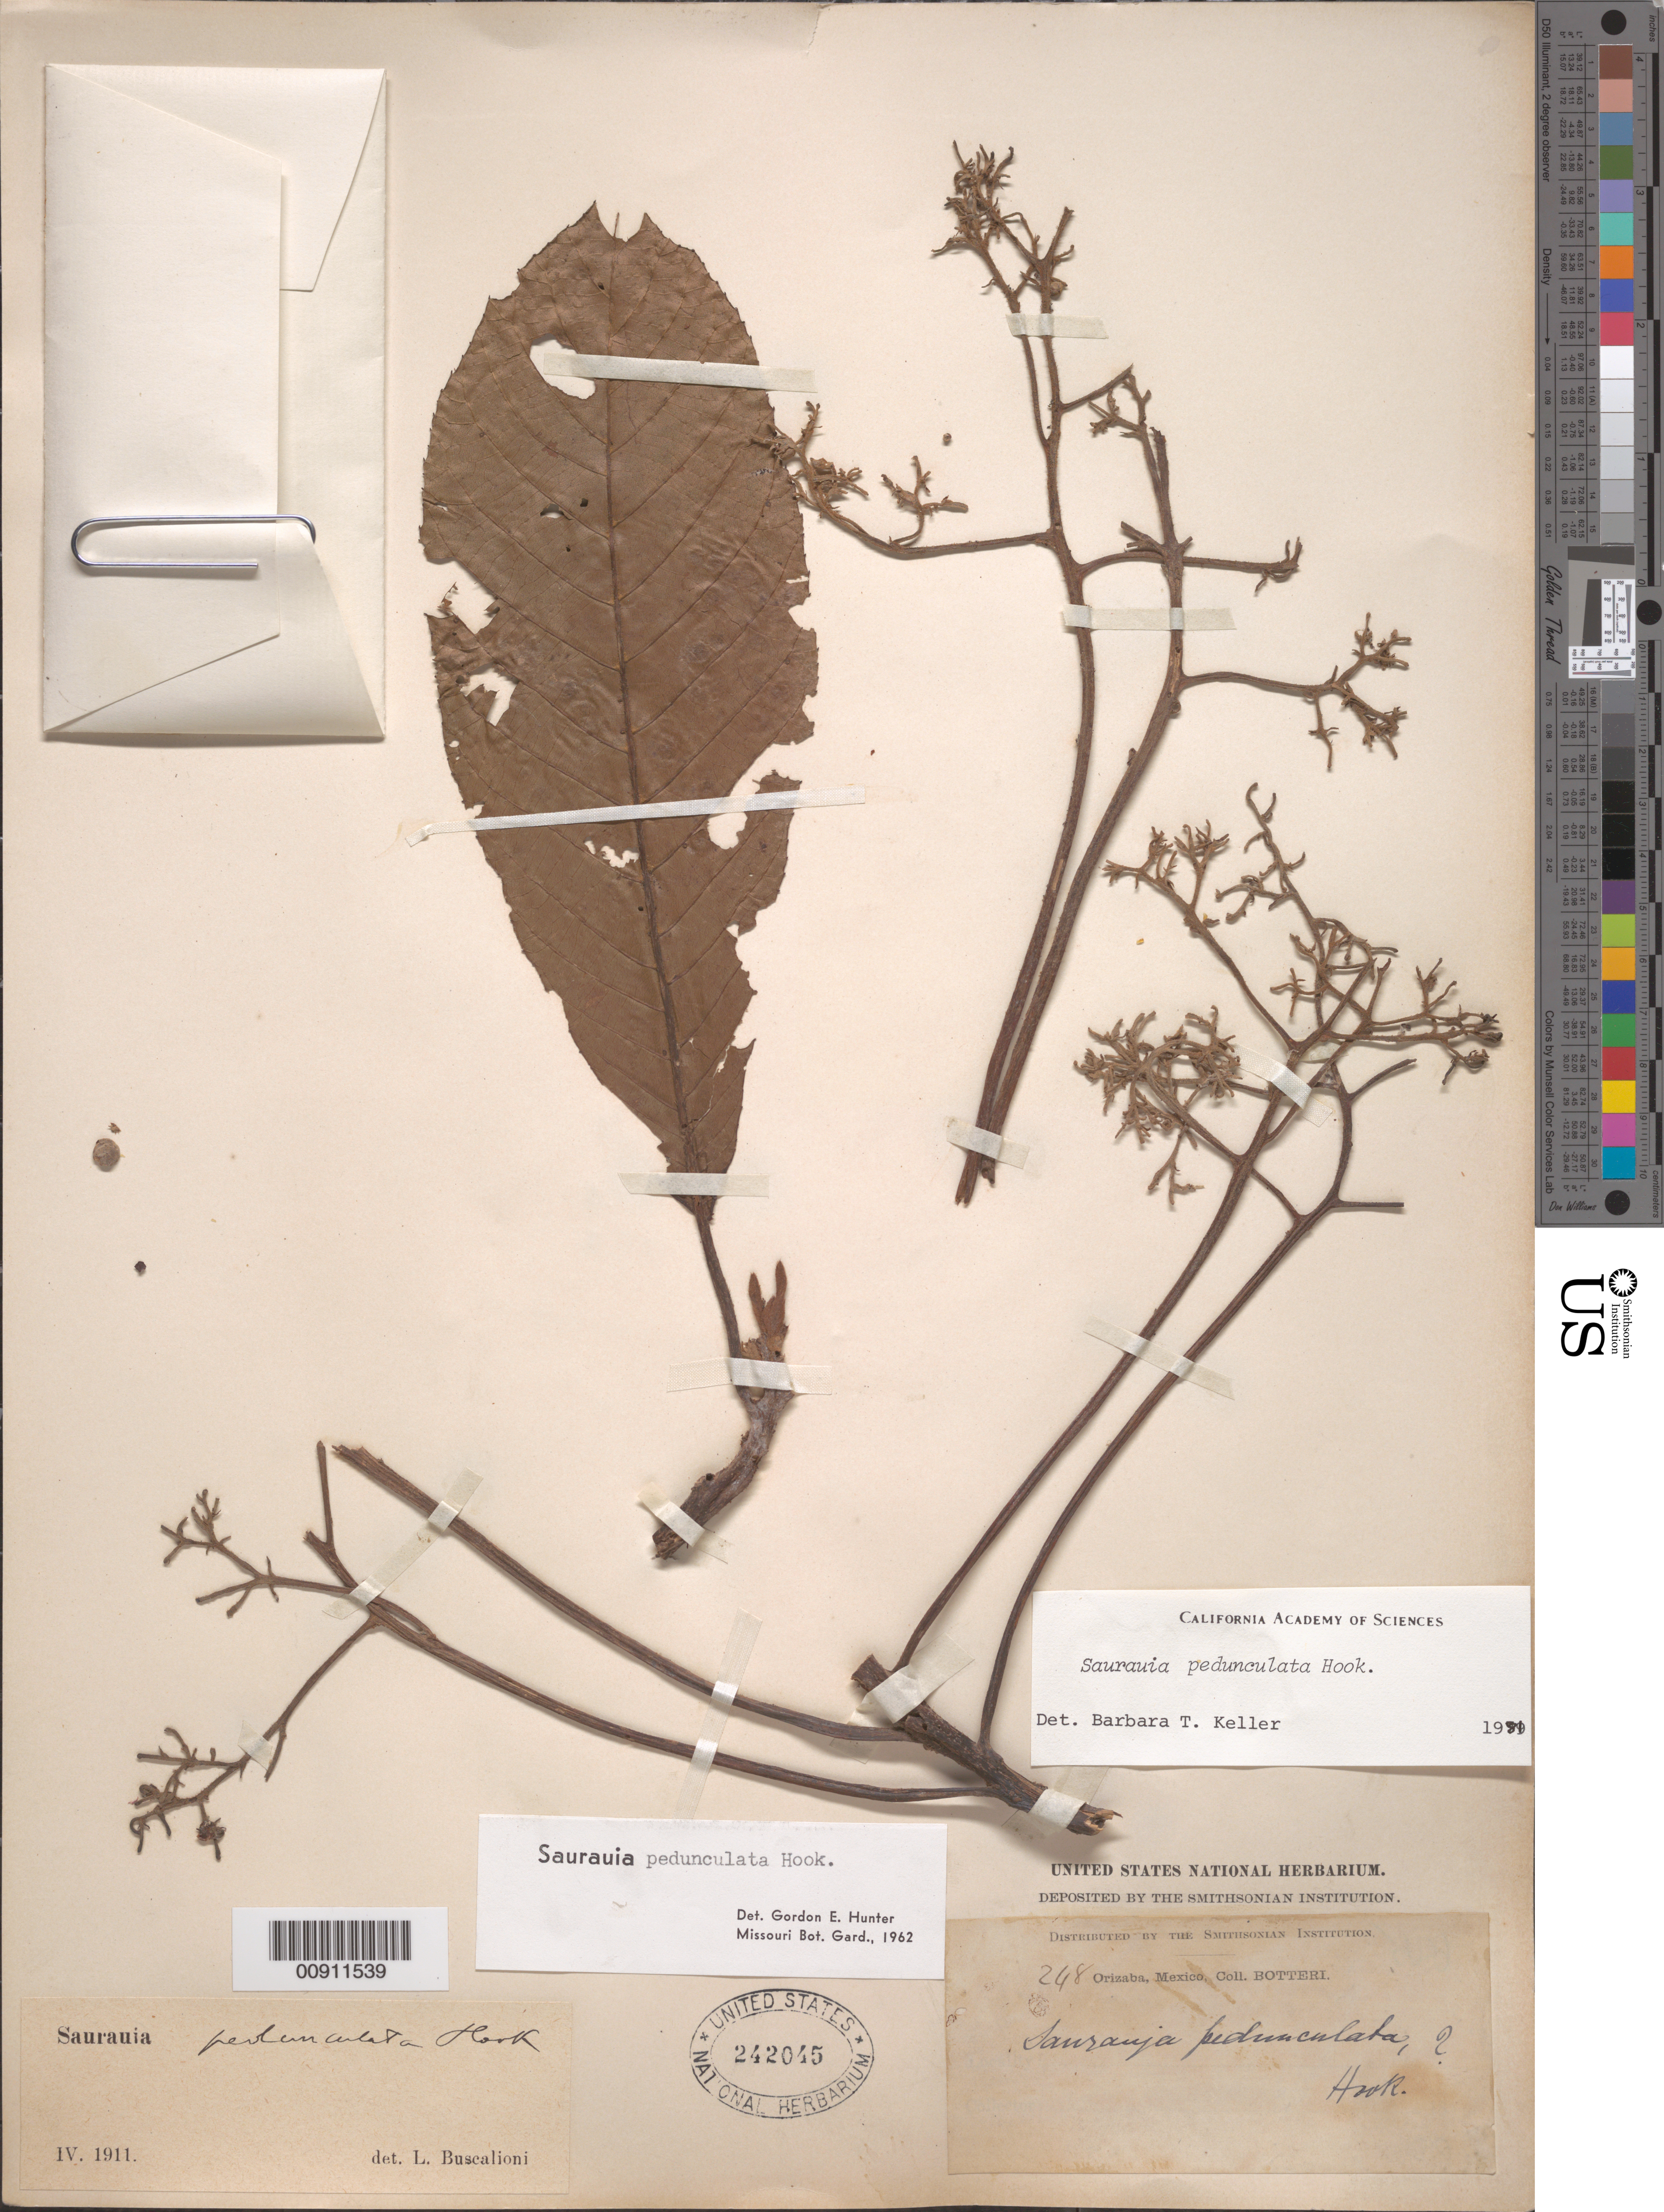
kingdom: Plantae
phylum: Tracheophyta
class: Magnoliopsida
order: Ericales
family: Actinidiaceae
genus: Saurauia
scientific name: Saurauia pedunculata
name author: Hook.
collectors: M. Botteri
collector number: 248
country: Mexico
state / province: Veracruz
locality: Orizaba.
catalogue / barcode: US 242045